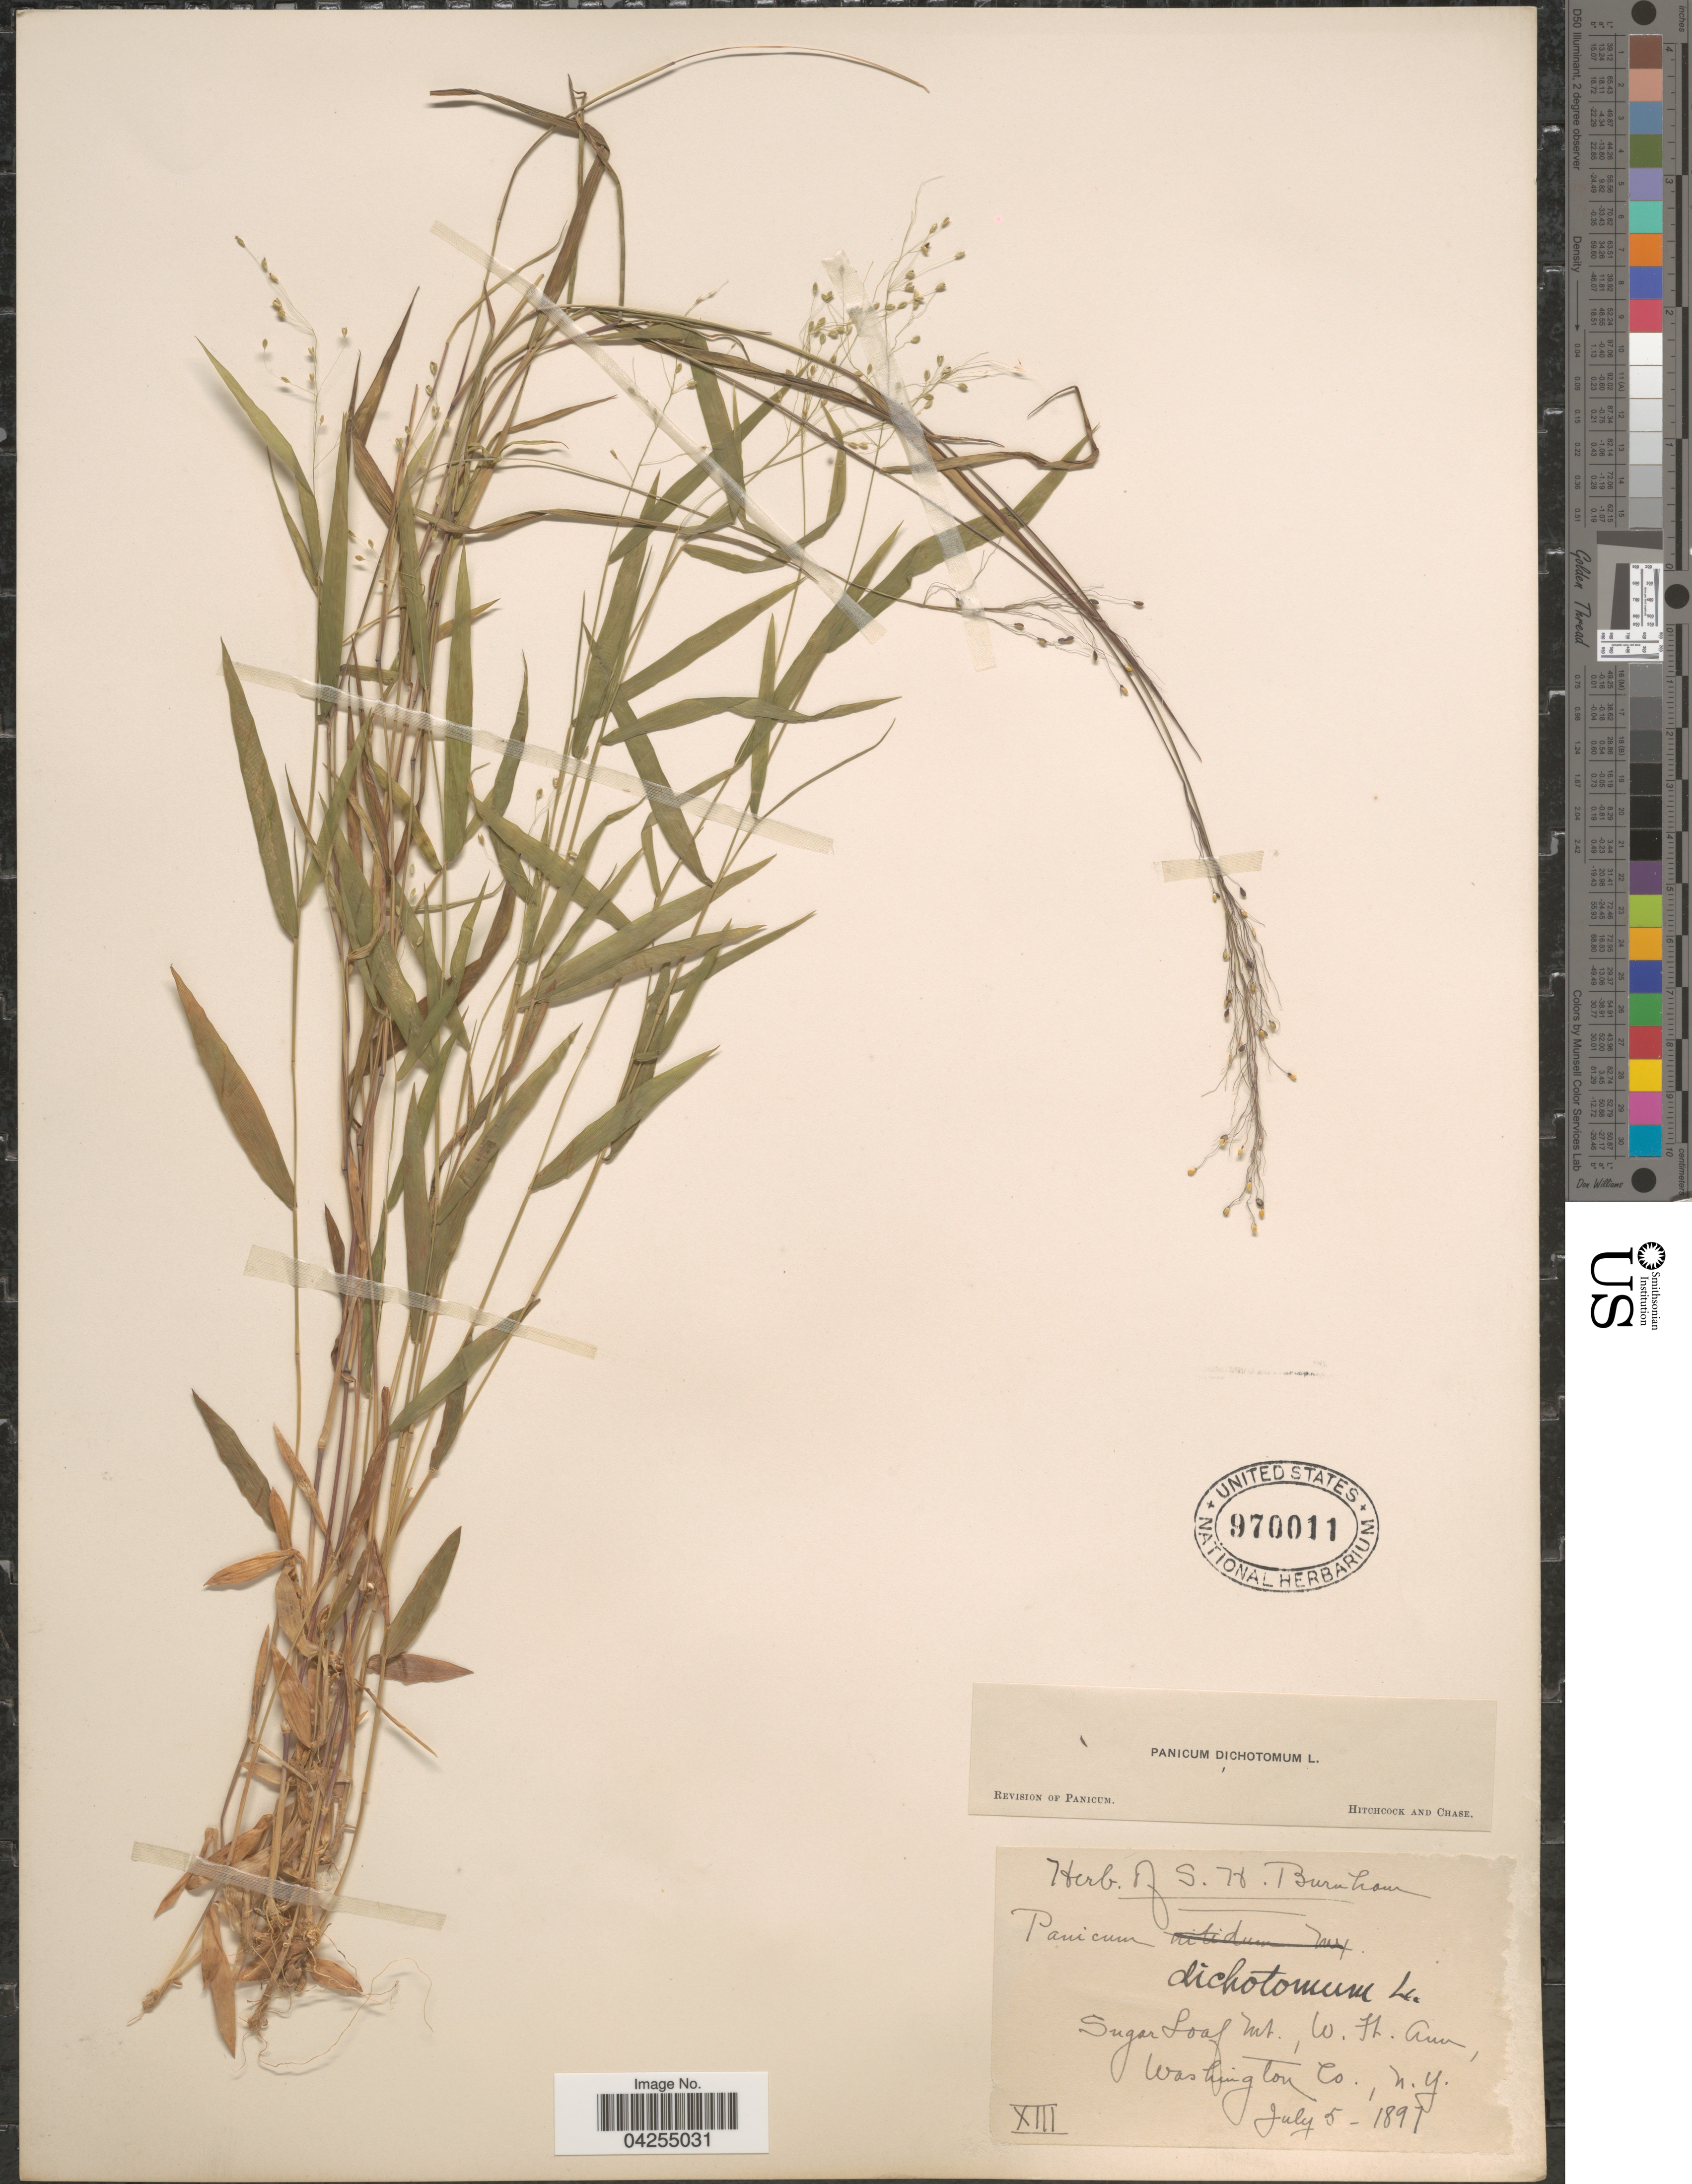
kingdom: Plantae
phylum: Tracheophyta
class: Liliopsida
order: Poales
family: Poaceae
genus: Dichanthelium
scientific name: Dichanthelium dichotomum var. dichotomum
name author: (L.) Gould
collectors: ex herb. S.H. Burnham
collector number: XIII?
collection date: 1897-07-05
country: United States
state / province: New York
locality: Sugar Loaf Mt., W. Ft. Ann, Washington Co.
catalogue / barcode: US 970011